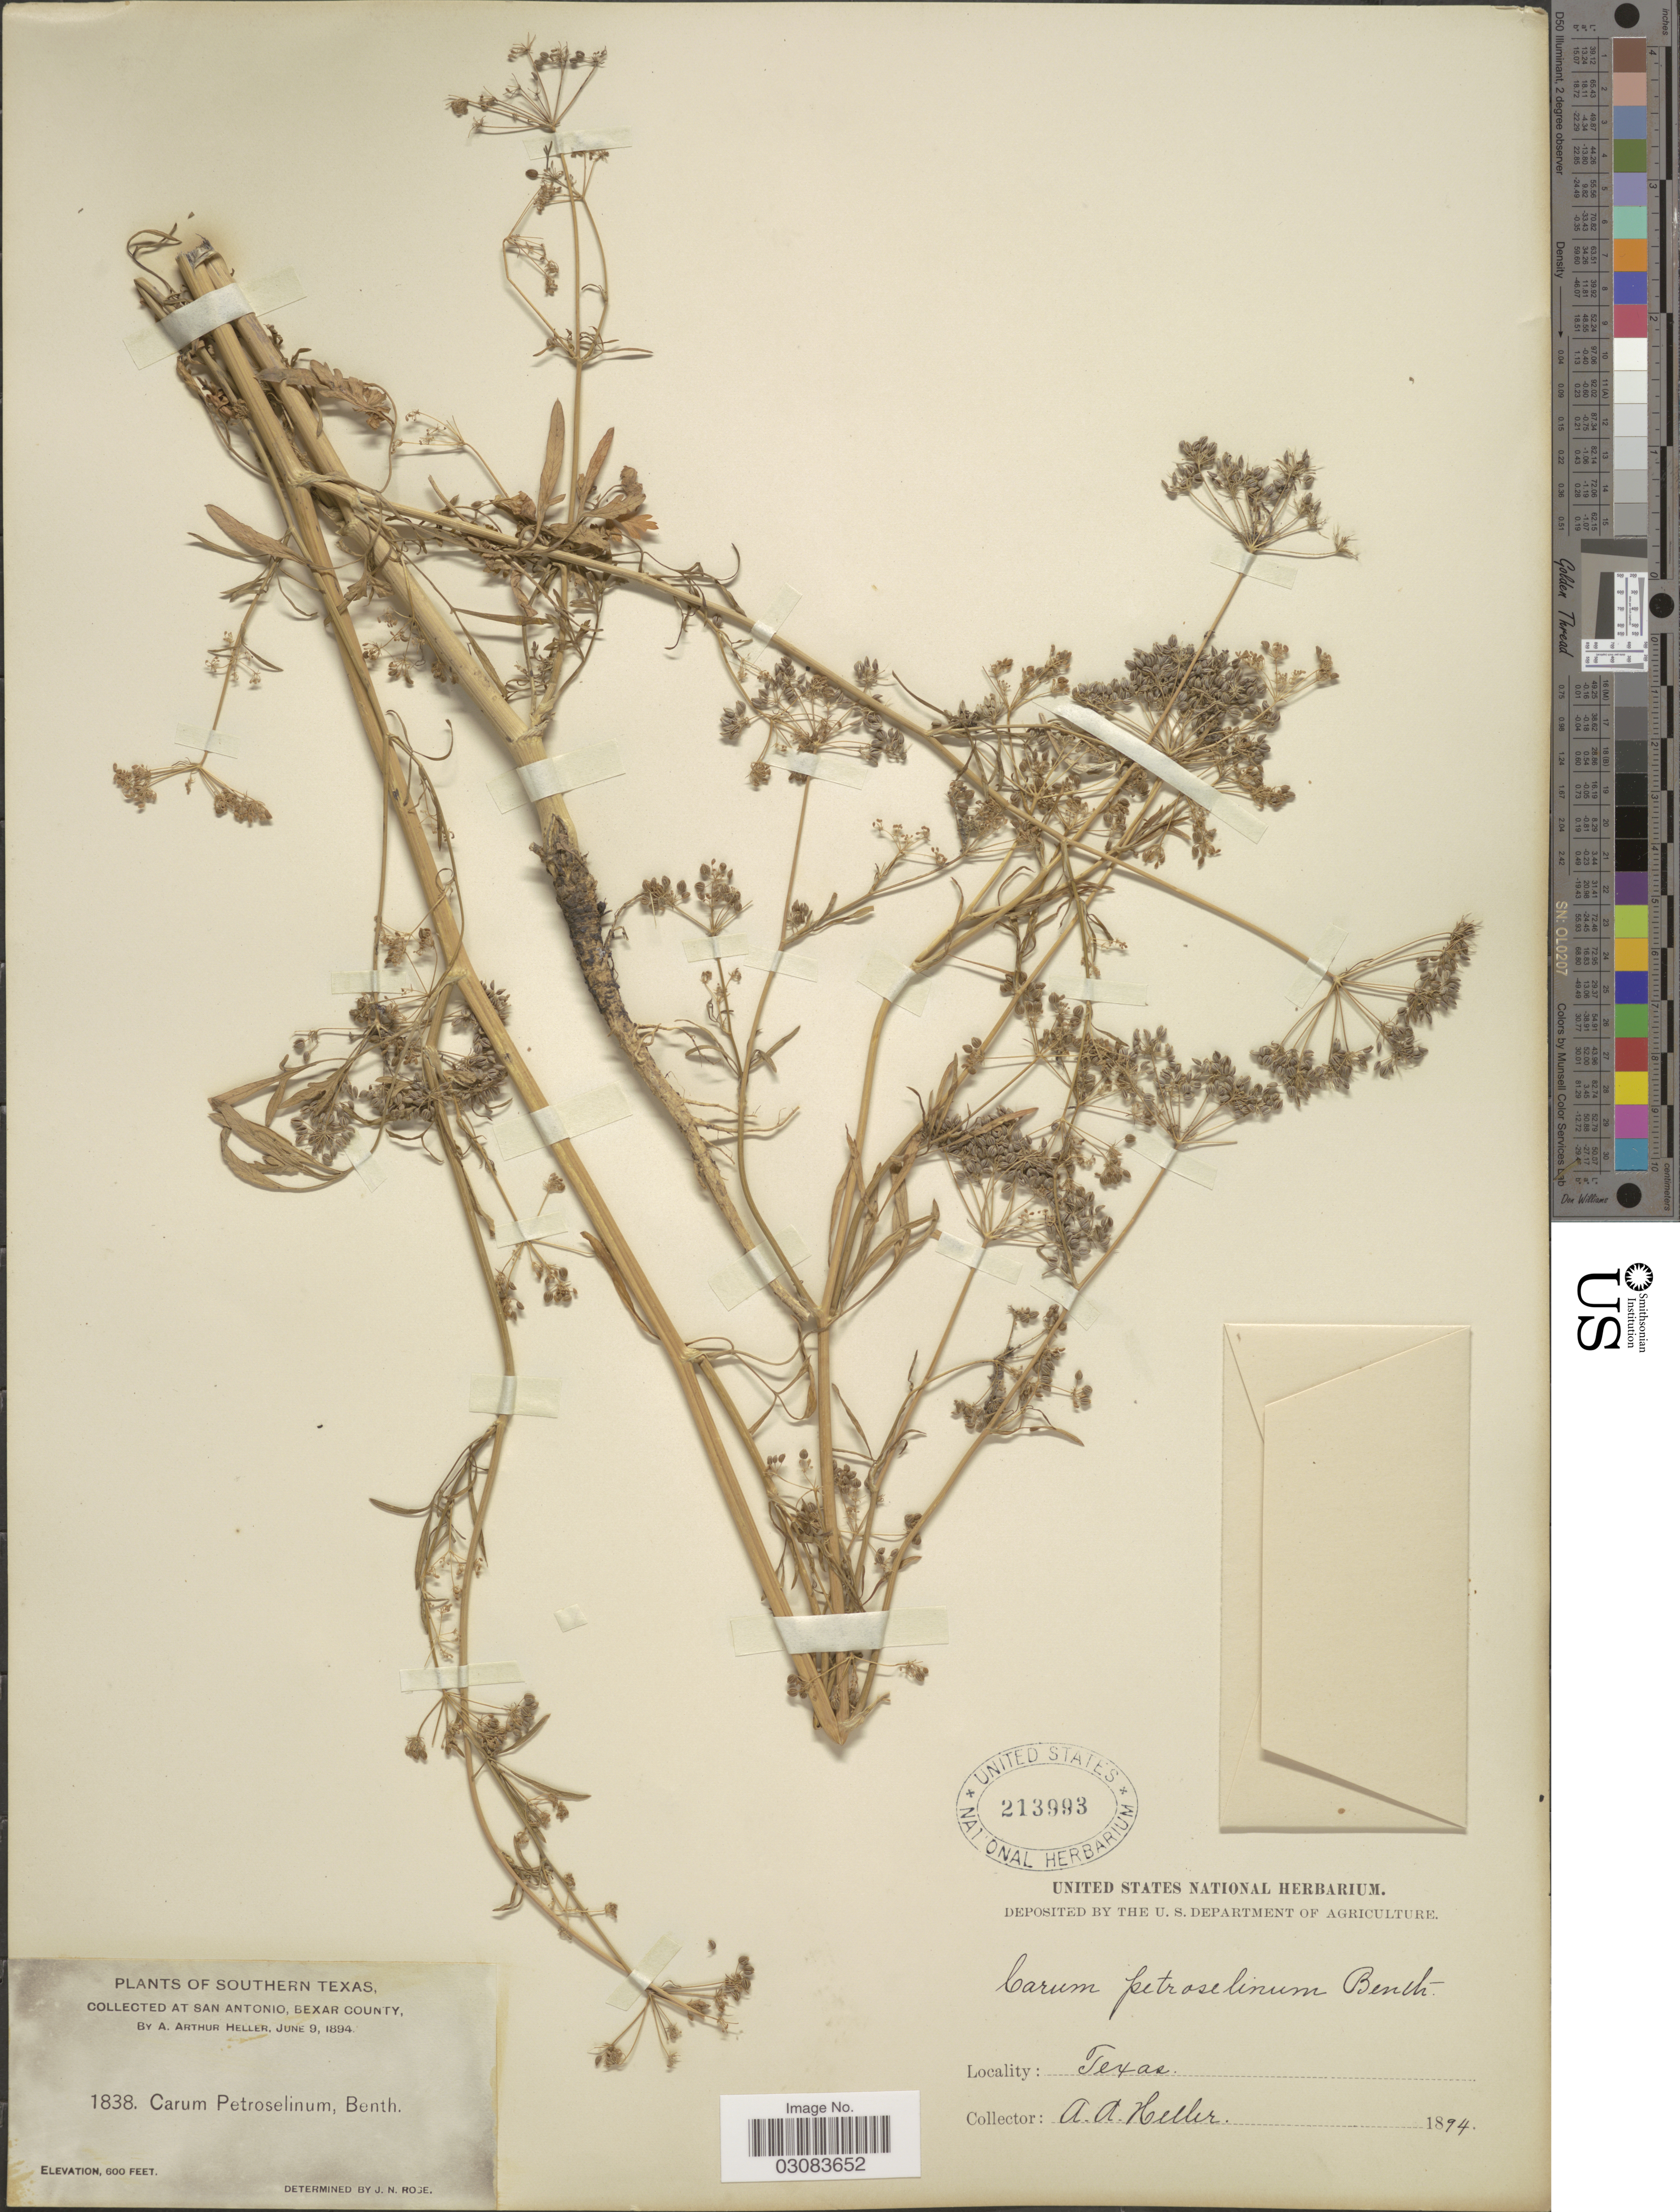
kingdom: Plantae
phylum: Tracheophyta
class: Magnoliopsida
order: Apiales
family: Apiaceae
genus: Petroselinum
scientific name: Petroselinum crispum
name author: (Mill.) Fuss.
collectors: A. A. Heller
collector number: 1838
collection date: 1894-06-09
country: United States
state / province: Texas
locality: At San Antonio, Bexar County.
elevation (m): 183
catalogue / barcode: US 213993